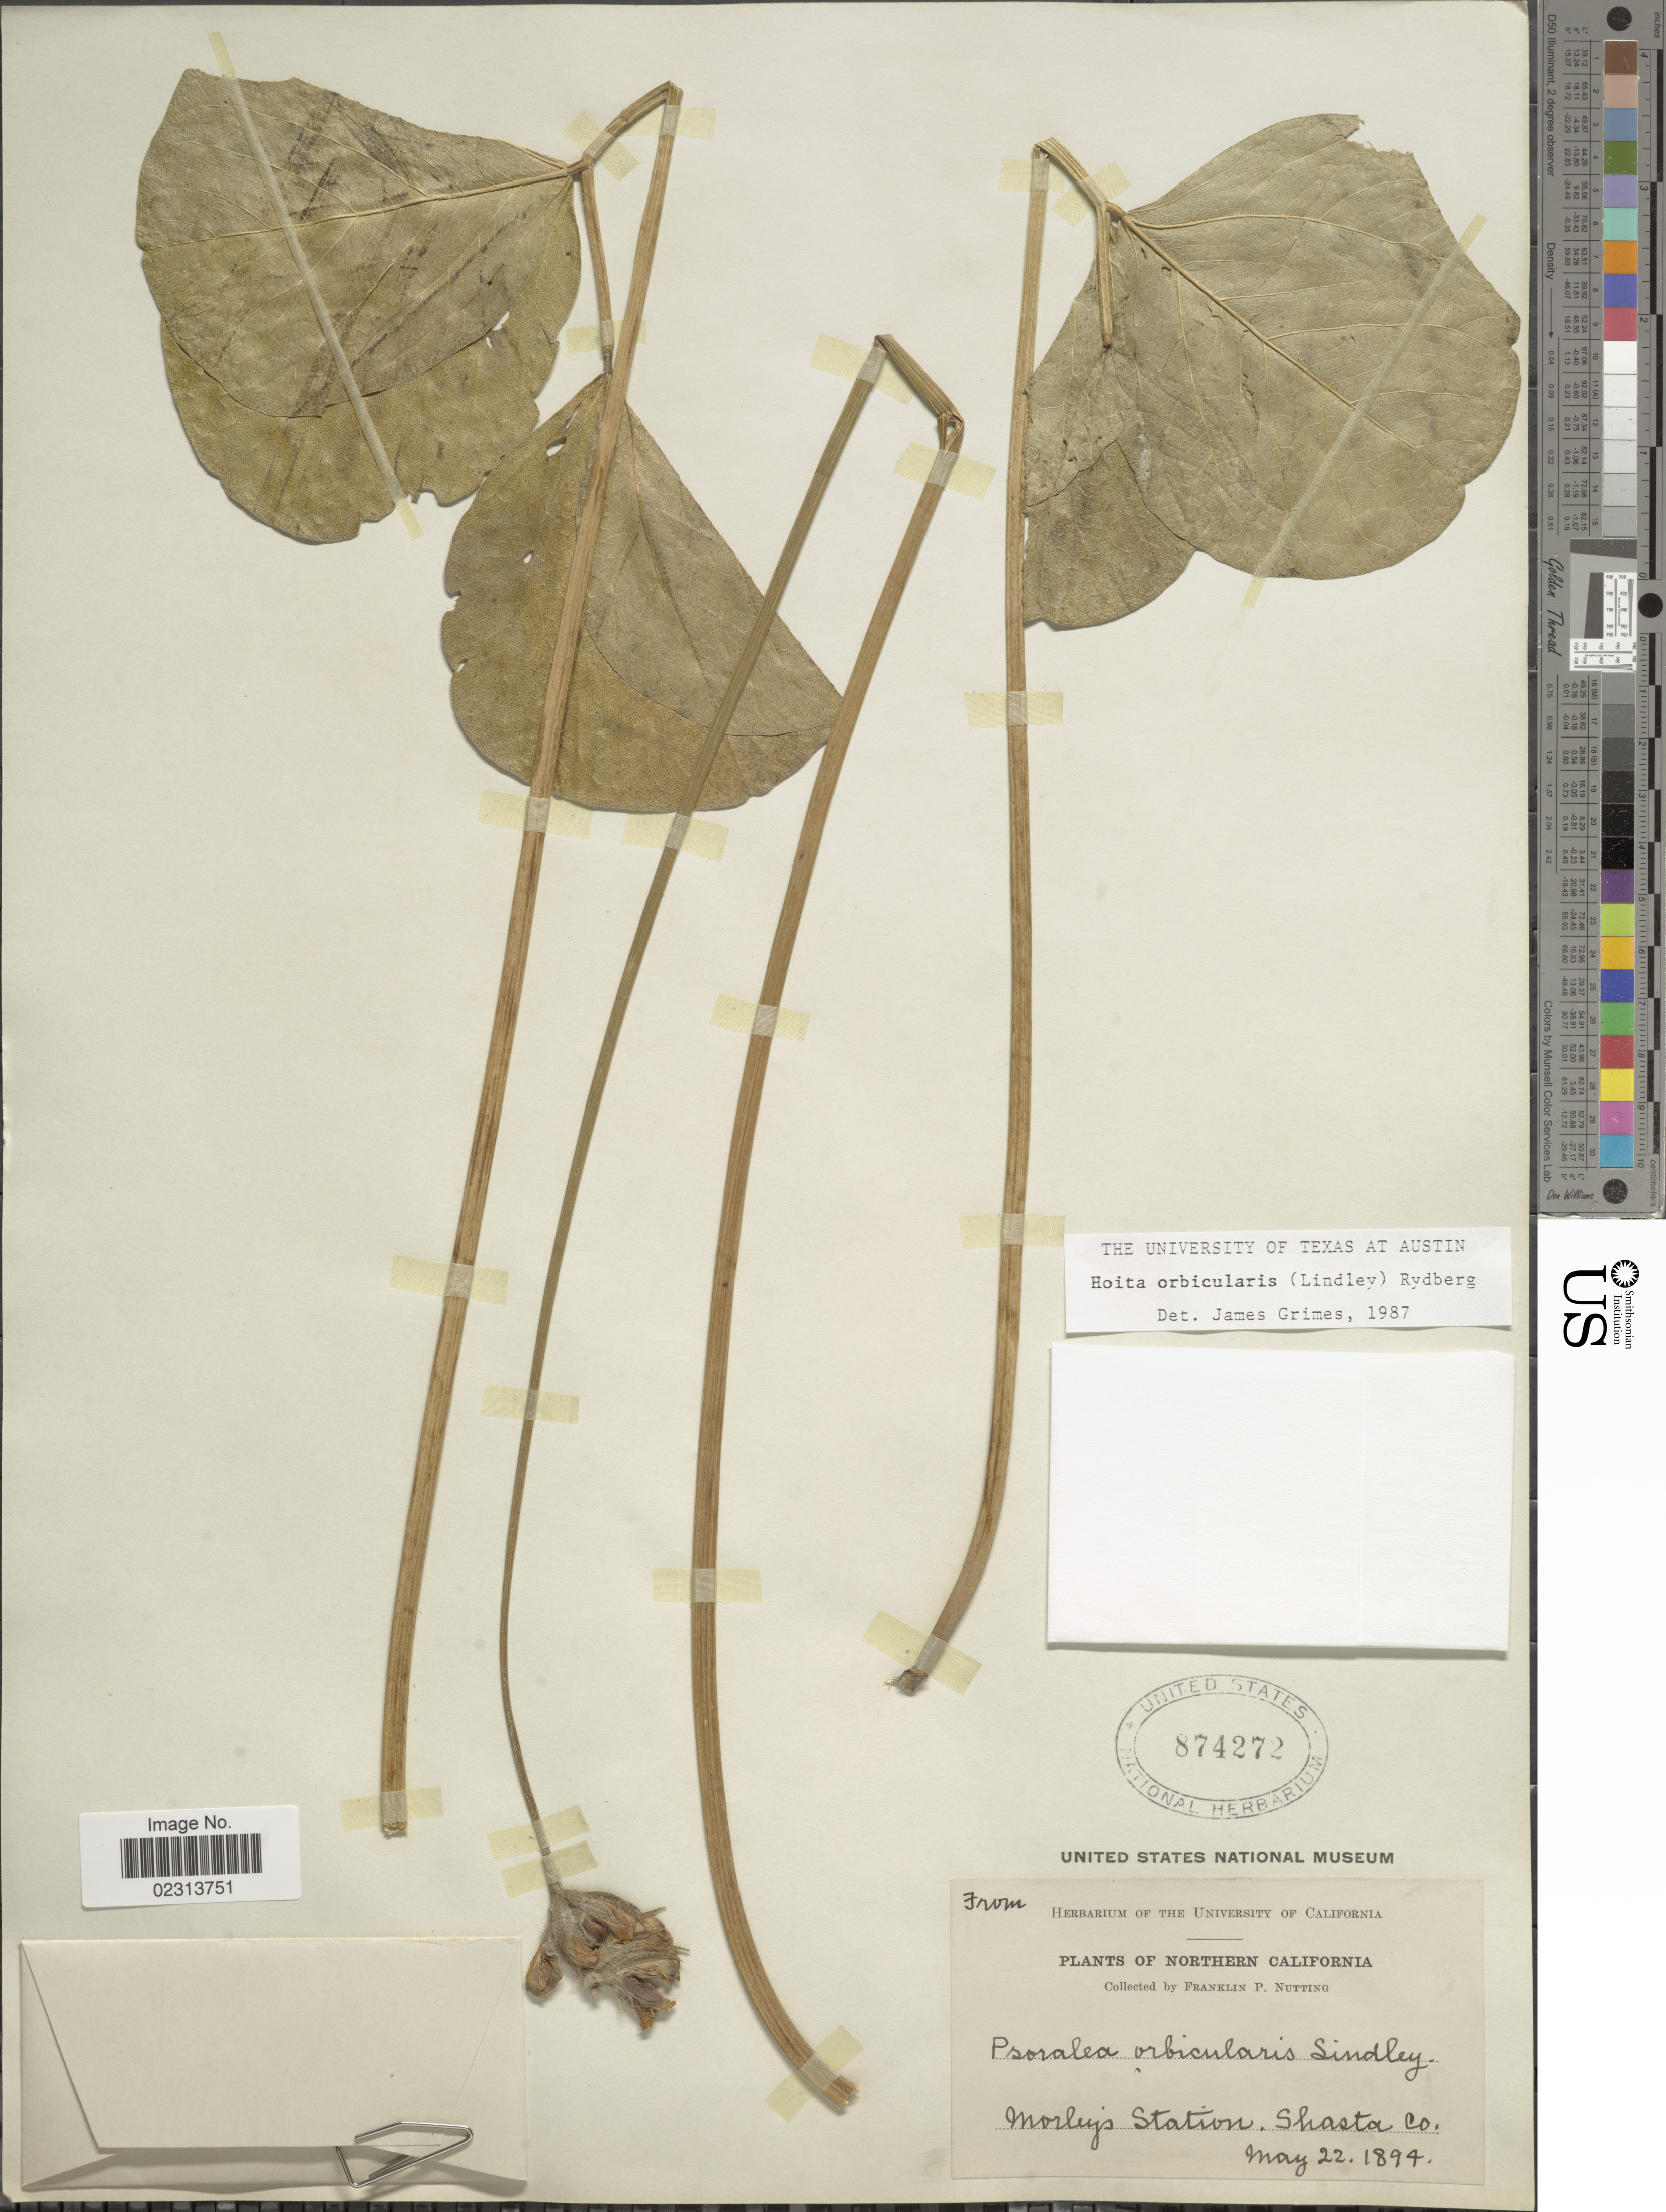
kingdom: Plantae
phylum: Tracheophyta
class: Magnoliopsida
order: Fabales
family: Fabaceae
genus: Hoita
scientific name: Hoita orbicularis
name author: (Lindl.) Rydb.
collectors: F. Nutting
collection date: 1894-05-22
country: United States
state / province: California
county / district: Shasta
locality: Northern California, Morleys Station, Shasta Co.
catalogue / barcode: US 874272